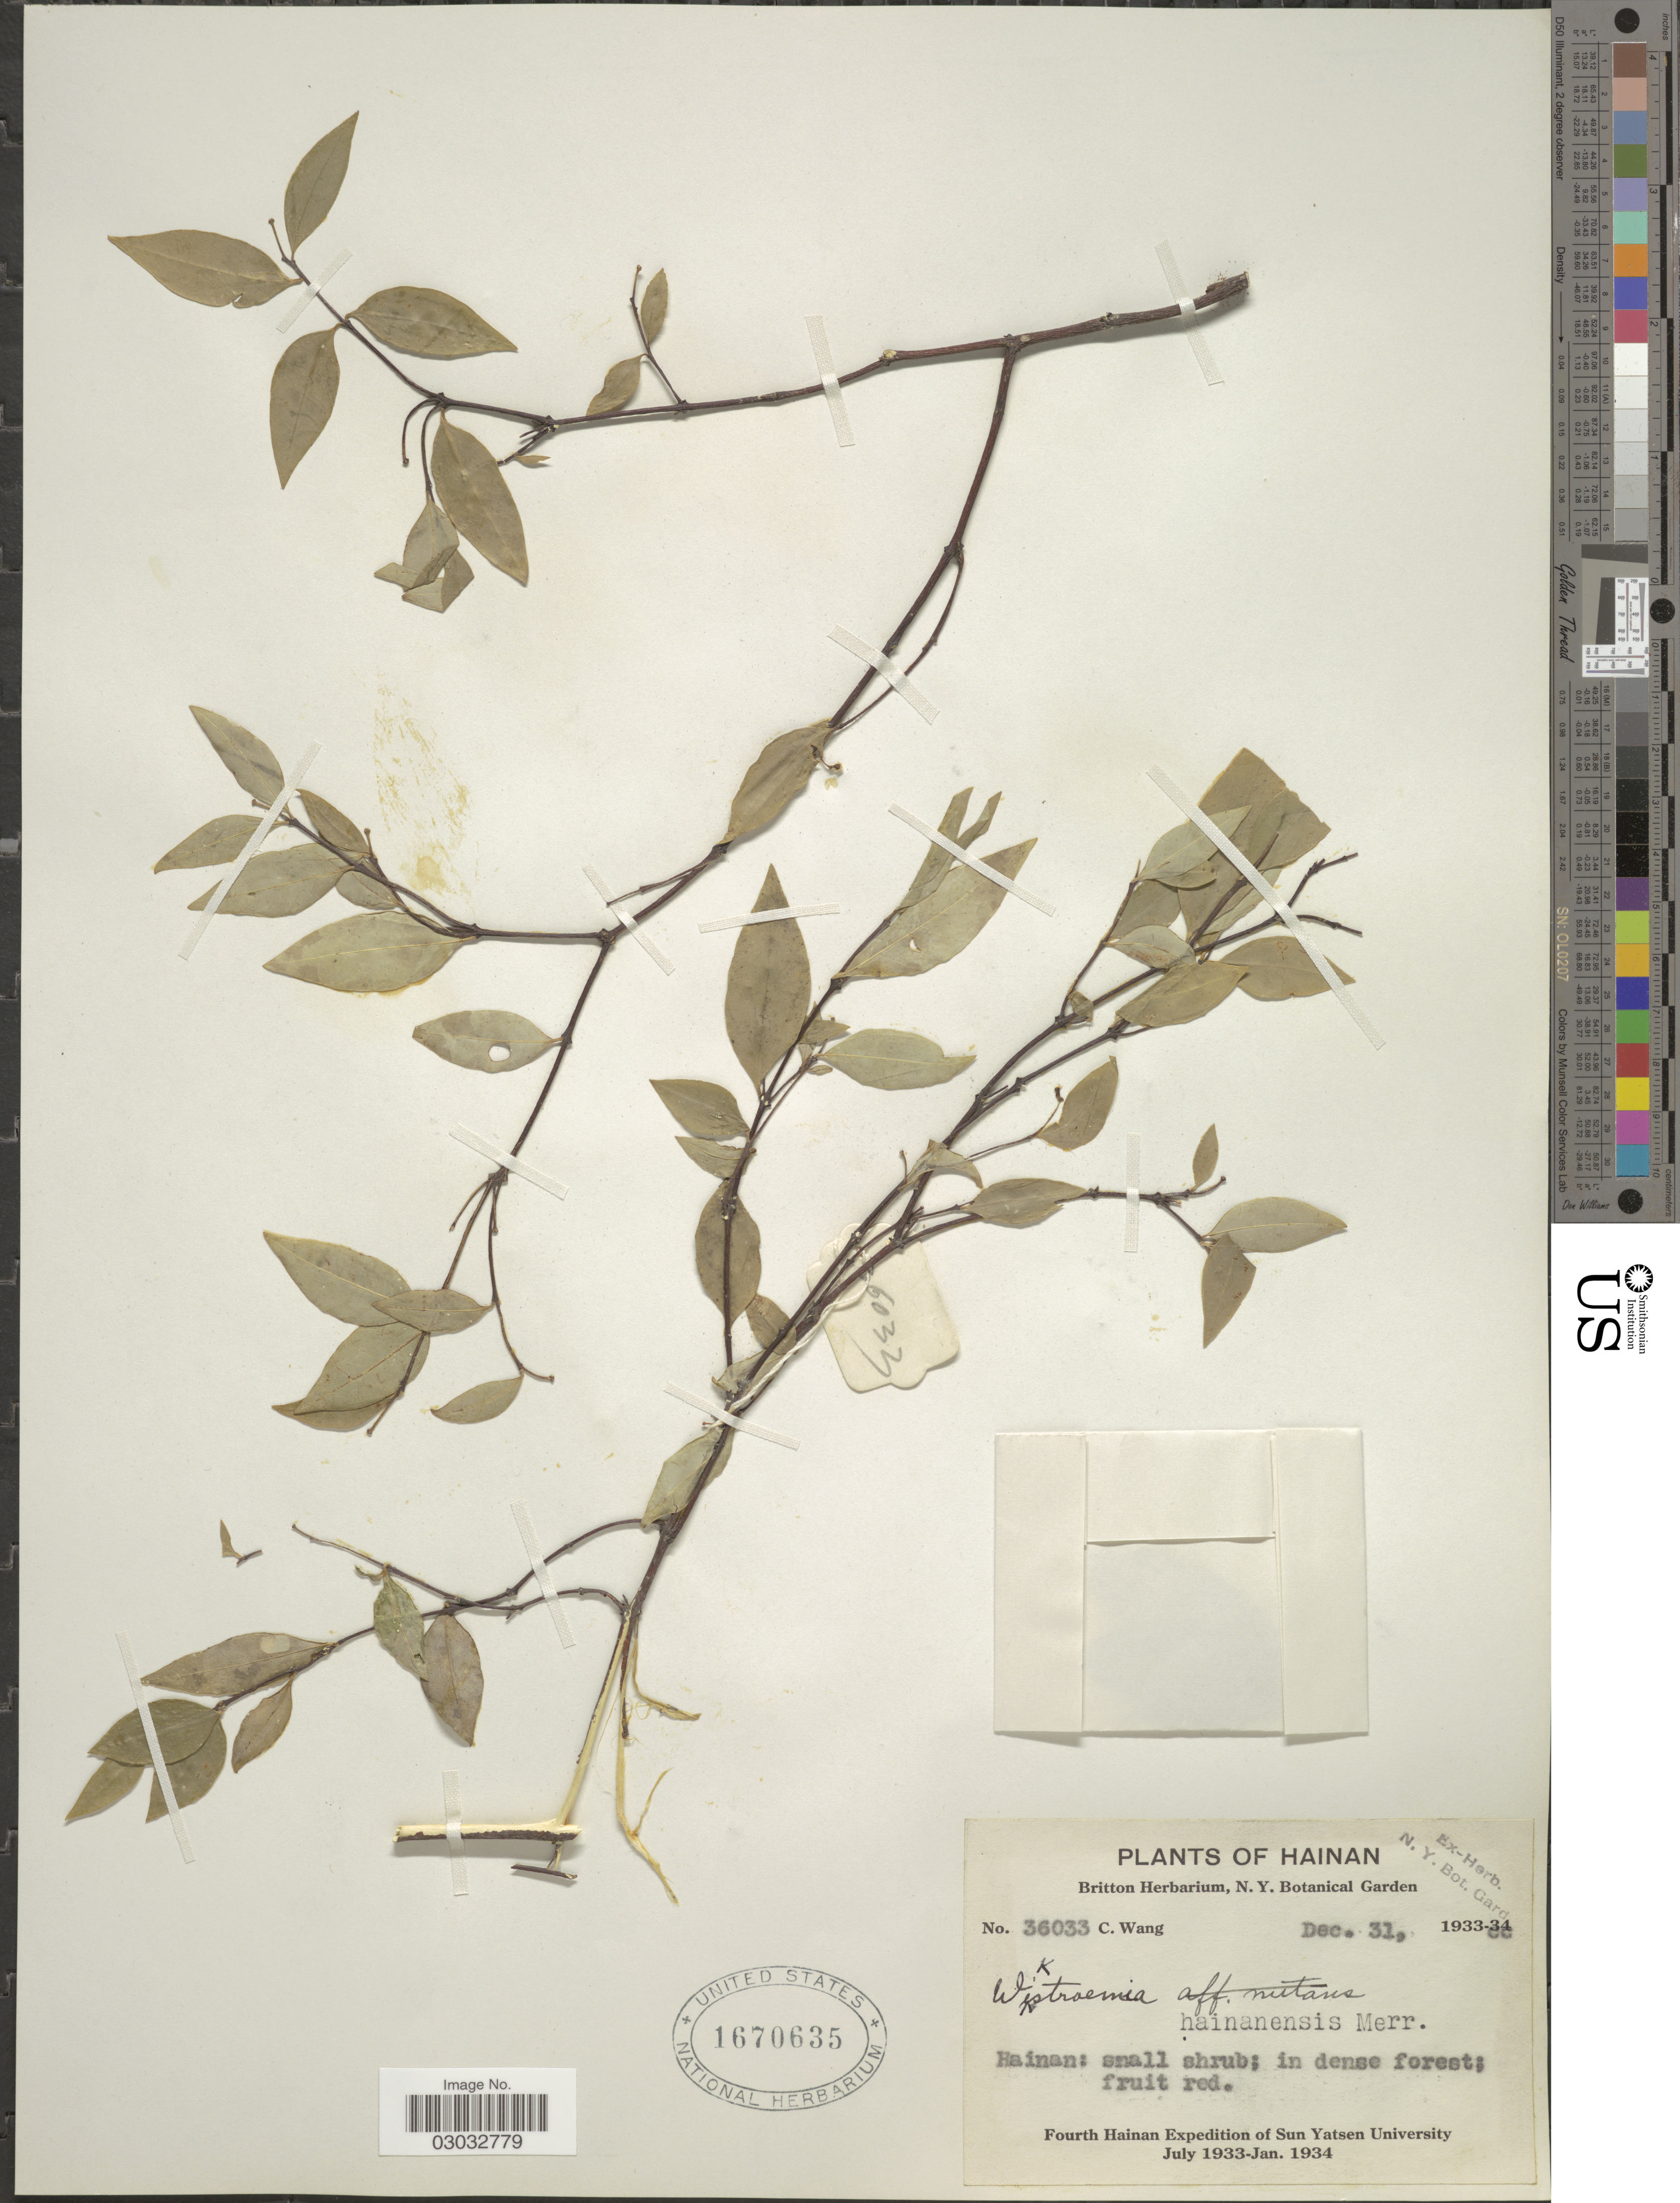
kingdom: Plantae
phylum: Tracheophyta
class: Magnoliopsida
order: Malvales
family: Thymelaeaceae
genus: Wikstroemia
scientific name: Wikstroemia hainanensis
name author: Merr.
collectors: C. Wang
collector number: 36033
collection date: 1933-12-31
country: China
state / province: Hainan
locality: Hainan.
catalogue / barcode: US 1670635